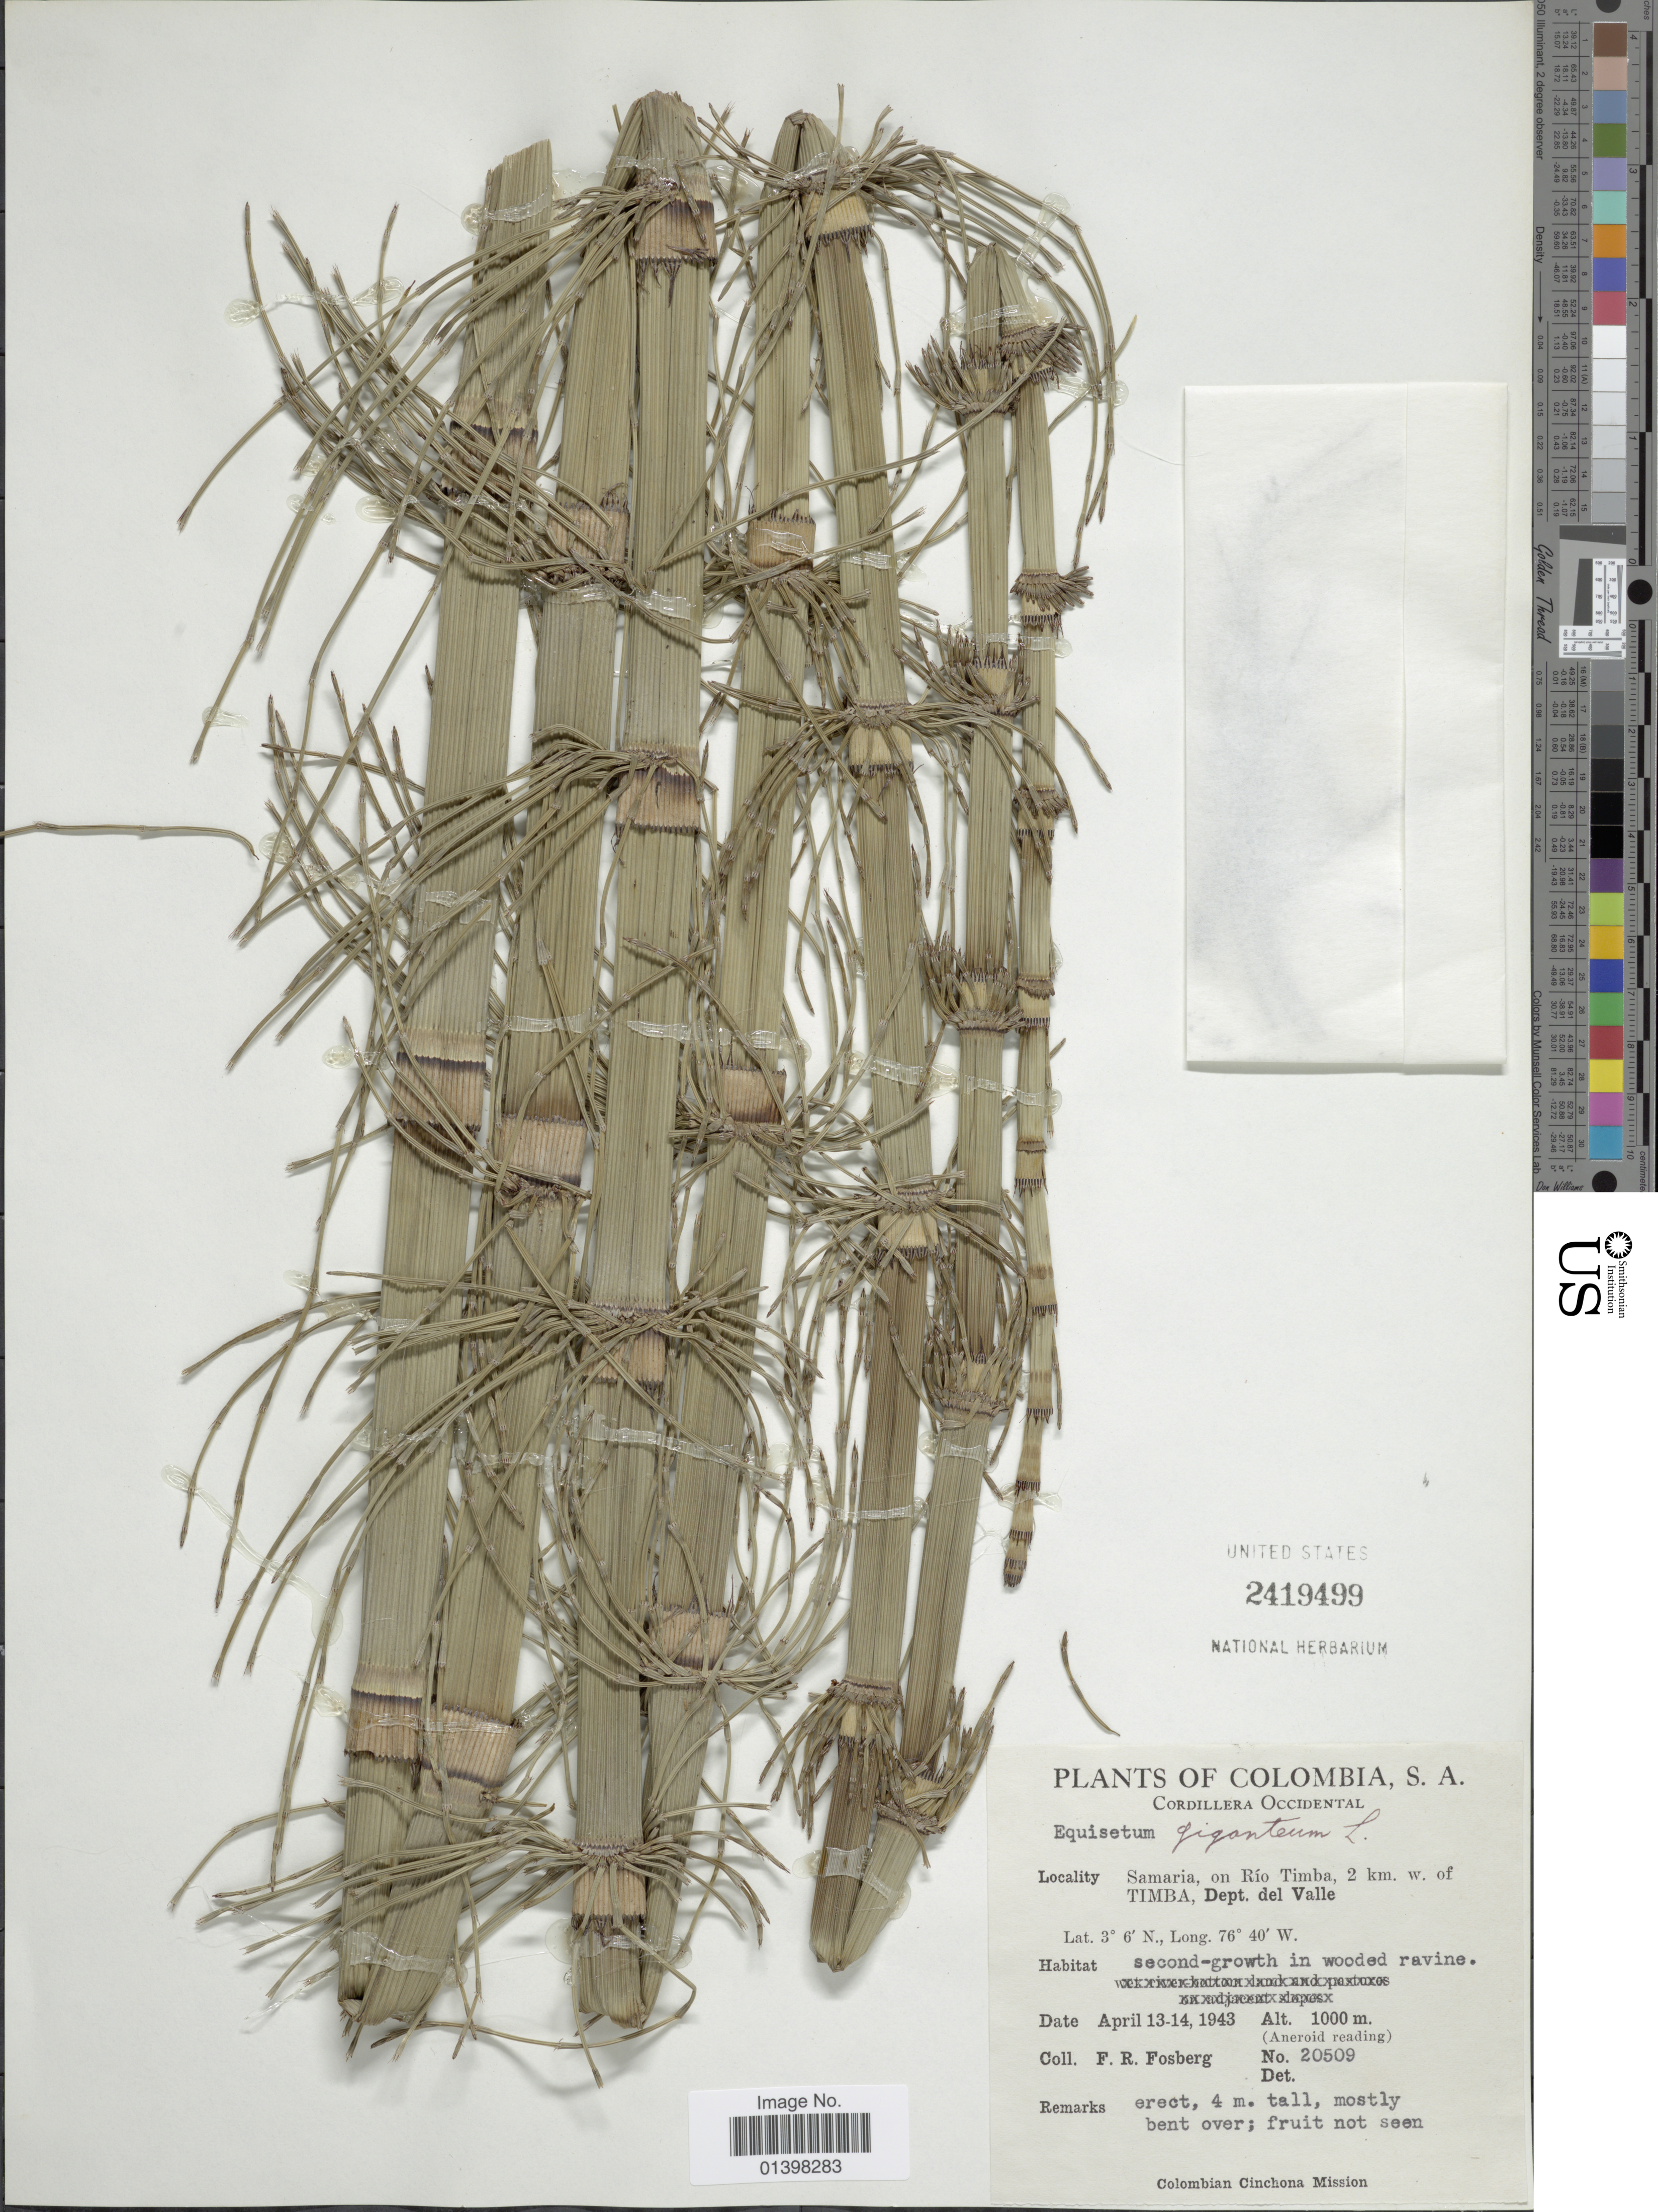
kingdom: Plantae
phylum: Tracheophyta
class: Polypodiopsida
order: Equisetales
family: Equisetaceae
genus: Equisetum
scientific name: Equisetum giganteum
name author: L.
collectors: F. R. Fosberg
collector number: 20509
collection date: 1943-04-13/1943-04-14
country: Colombia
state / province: Valle del Cauca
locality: Cordillera Occidental, Samaria, on Río Timba, 2 km. w. of Timba, Dept del Valle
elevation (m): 1000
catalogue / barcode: US 2419499